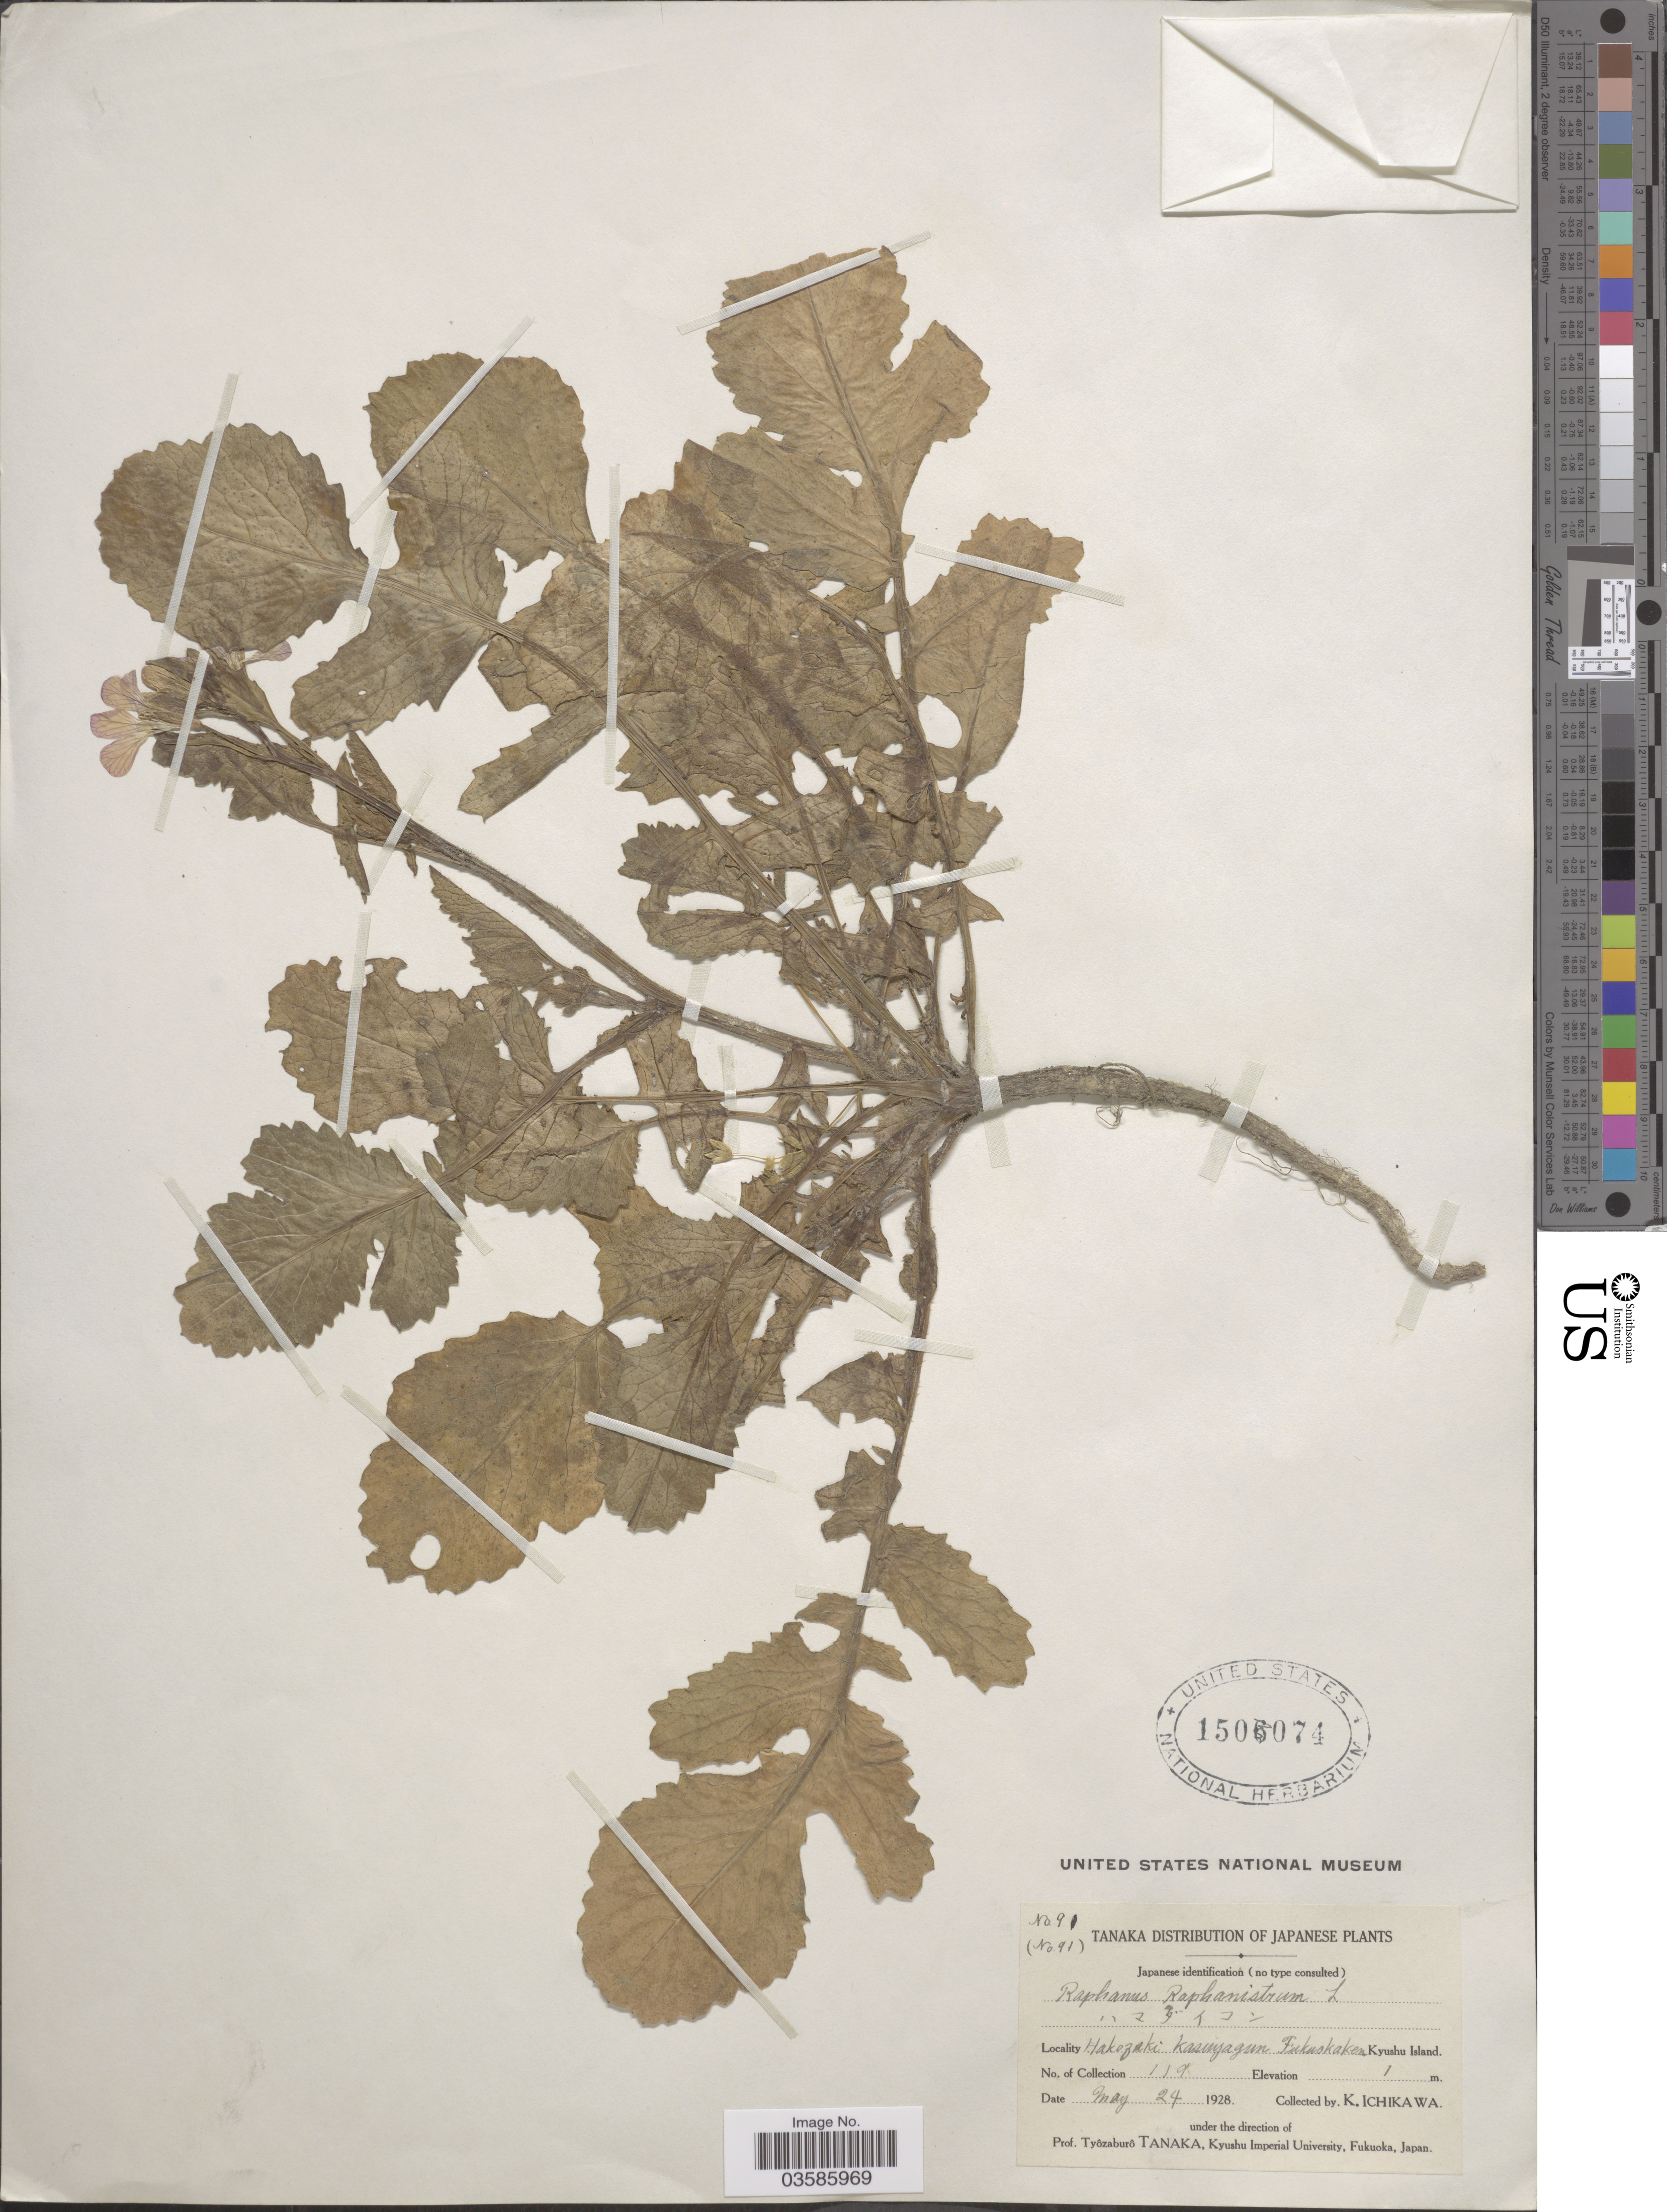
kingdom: Plantae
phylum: Tracheophyta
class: Magnoliopsida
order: Brassicales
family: Brassicaceae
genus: Raphanus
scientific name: Raphanus raphanistrum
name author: L.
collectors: K. Ichikawa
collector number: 91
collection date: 1928-05-24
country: Japan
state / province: Hukuoka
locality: Hakozaki, Kasuyagun, Fukuoka ken, Kyushu Island.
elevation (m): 1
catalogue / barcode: US 150074